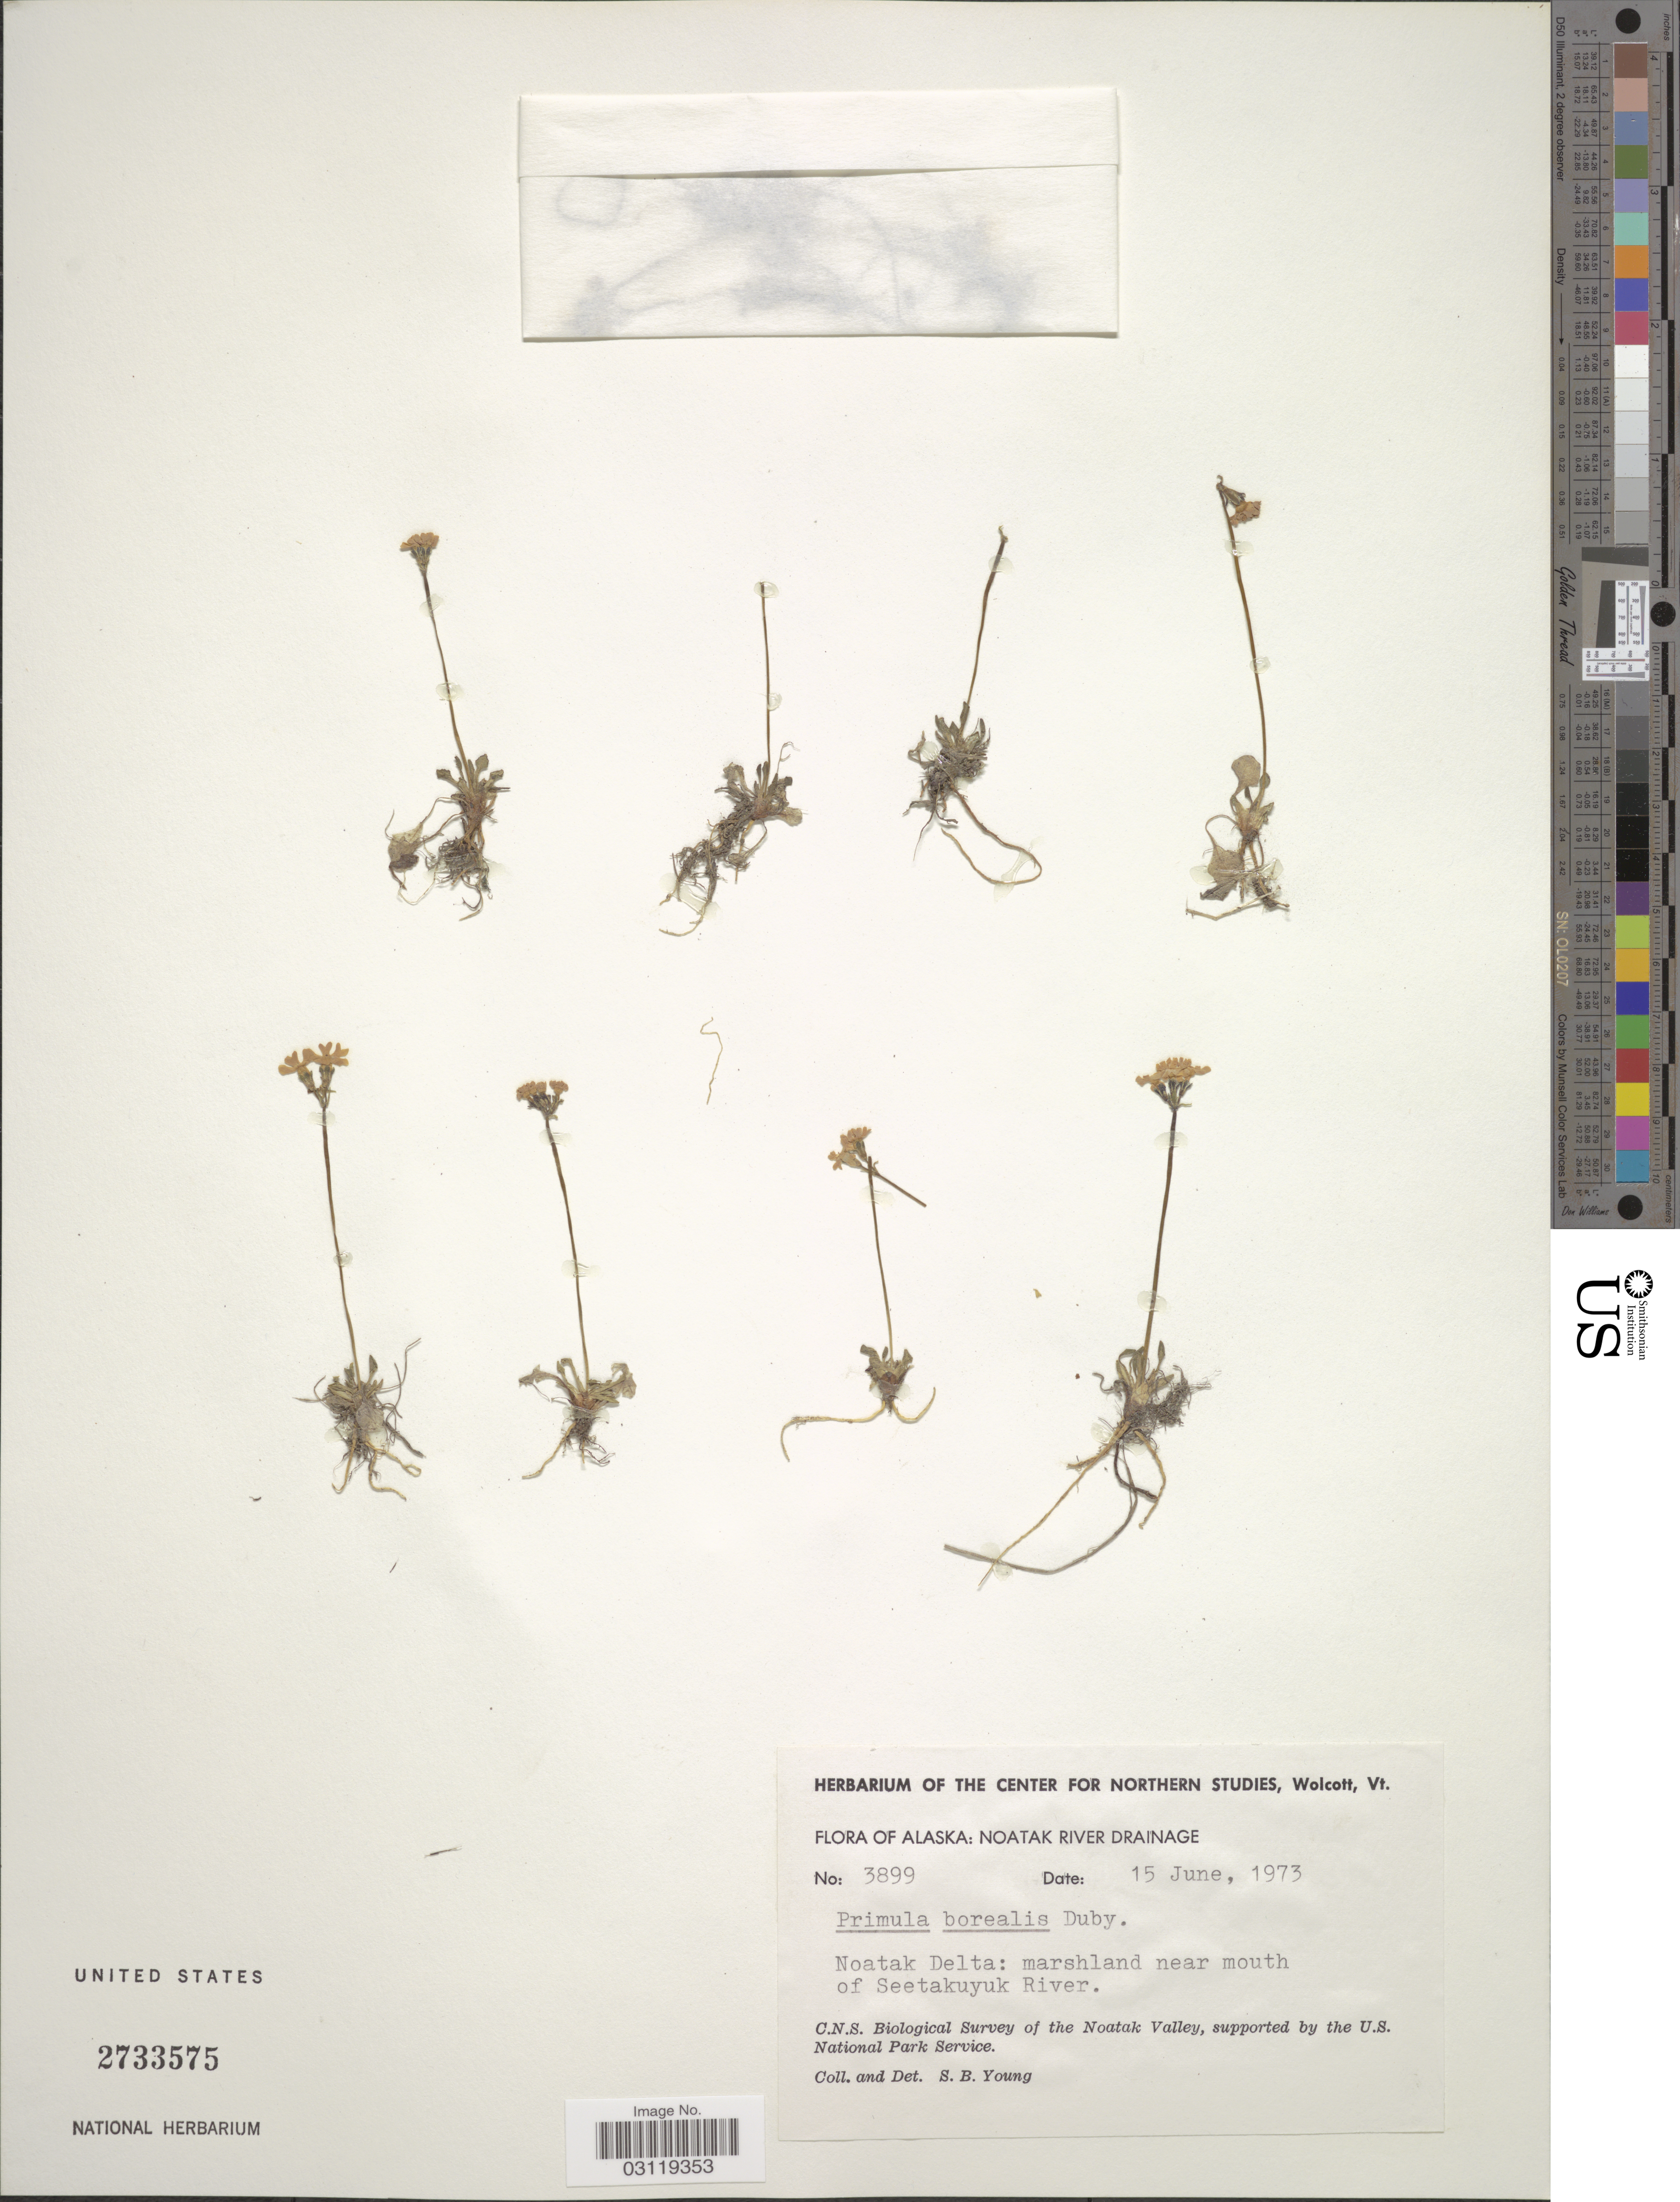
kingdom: Plantae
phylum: Tracheophyta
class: Magnoliopsida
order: Ericales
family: Primulaceae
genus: Primula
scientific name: Primula borealis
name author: Duby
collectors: S. Young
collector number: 3899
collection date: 1973-06-15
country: United States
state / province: Alaska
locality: Noatak River Drainage. Noatak Delta: marshland near mouth of Seetakuyuk River.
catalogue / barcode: US 2733575